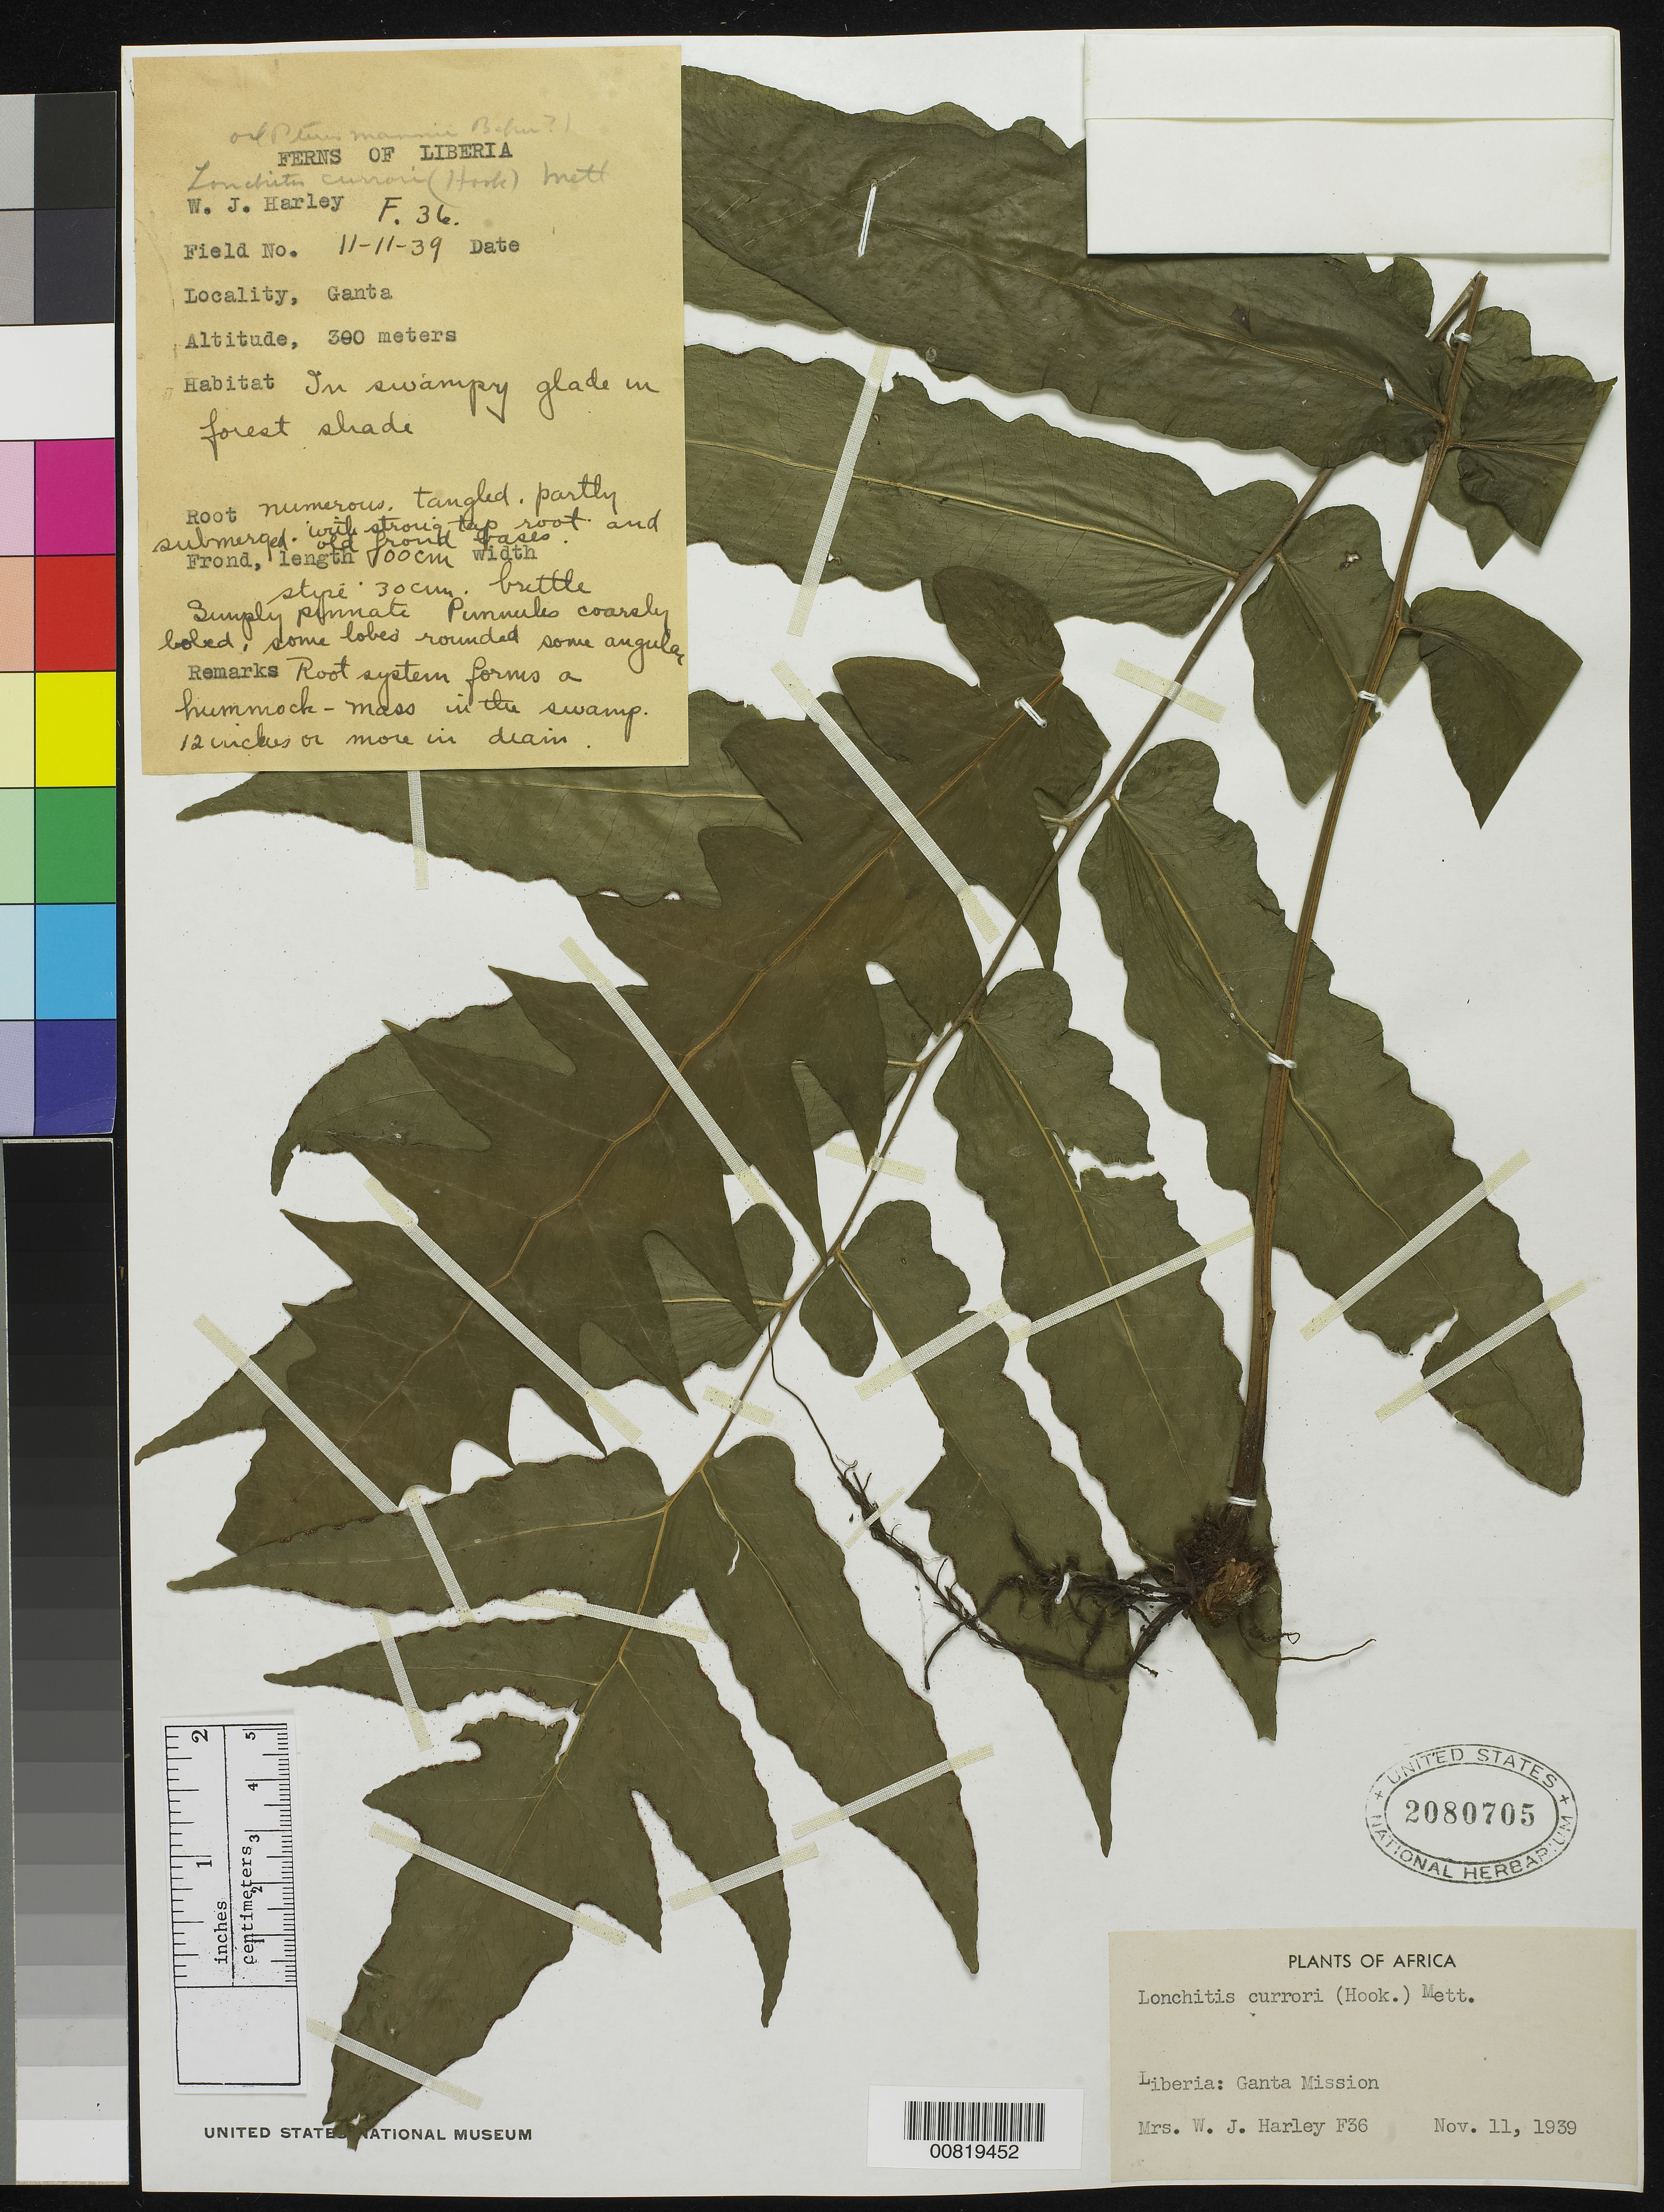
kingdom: Plantae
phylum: Tracheophyta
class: Polypodiopsida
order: Polypodiales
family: Dennstaedtiaceae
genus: Blotiella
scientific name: Blotiella currorii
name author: Hook.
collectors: W. Harley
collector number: F 36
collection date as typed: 11 Nov 1939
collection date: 1939-11-11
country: Liberia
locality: Ganta Mission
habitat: Forest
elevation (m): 300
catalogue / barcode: US 2080705